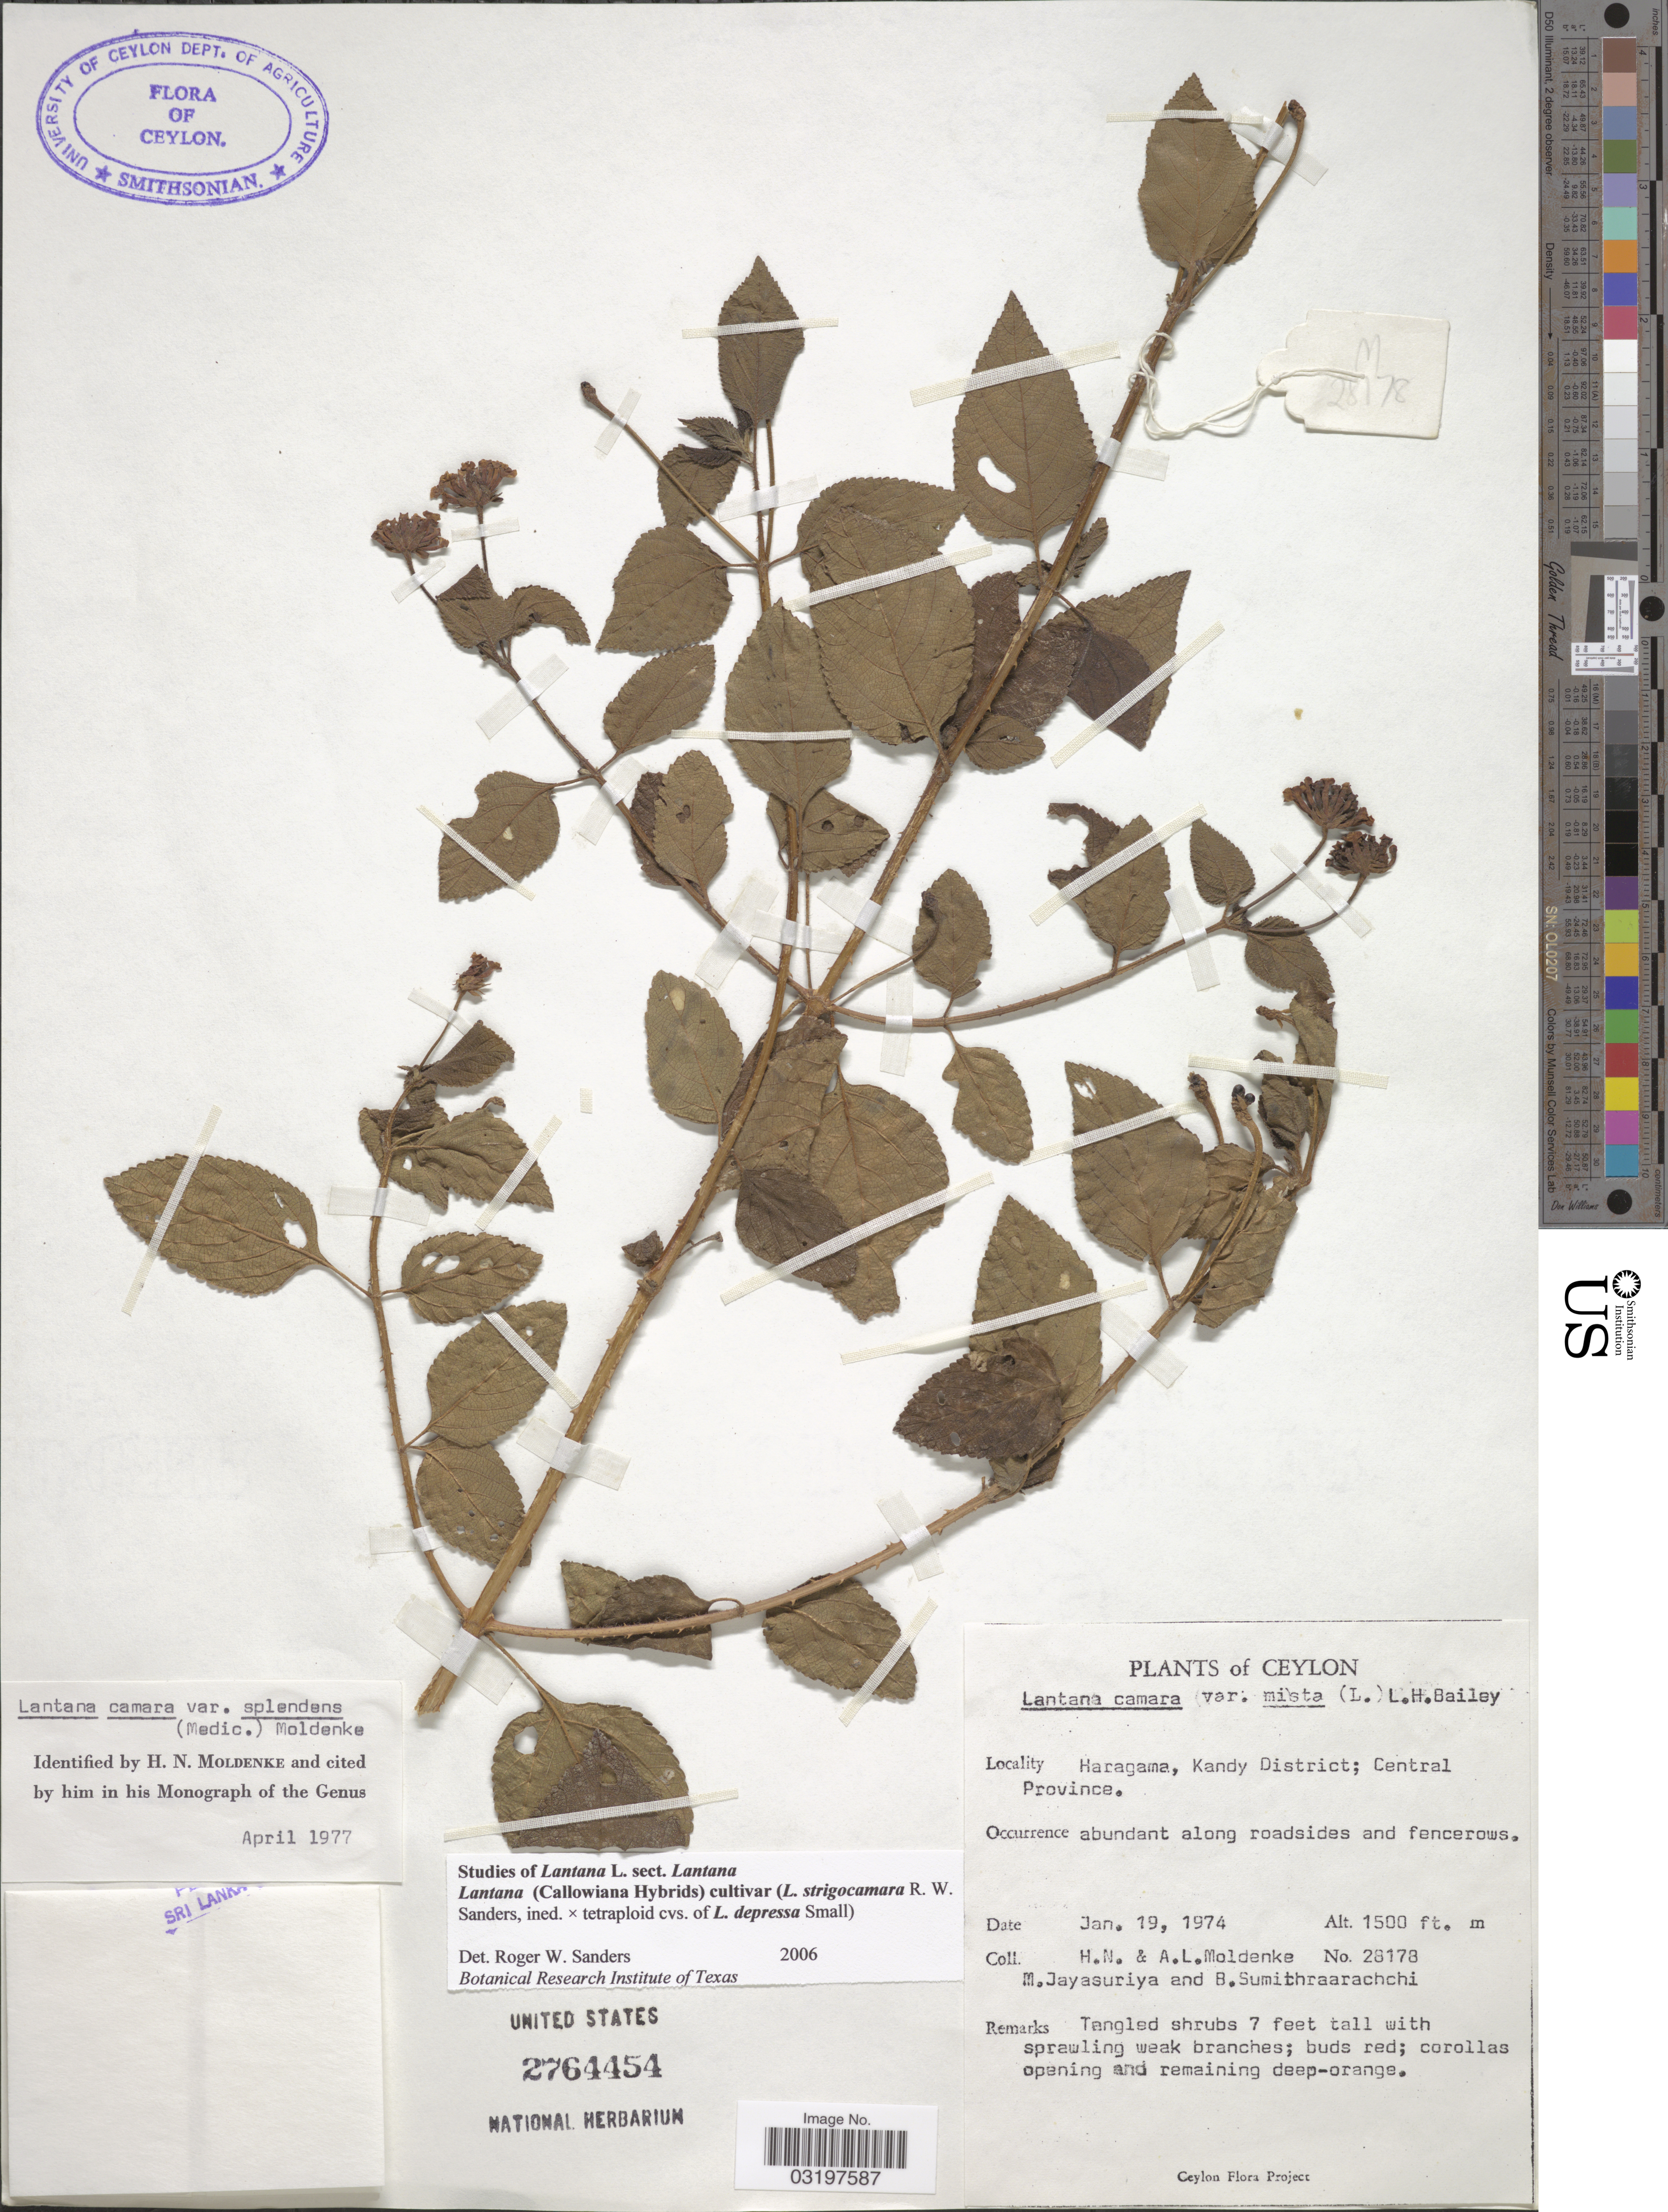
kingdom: Plantae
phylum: Tracheophyta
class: Magnoliopsida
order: Lamiales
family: Verbenaceae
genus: Lantana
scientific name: Lantana strigocamara x L. depressa Small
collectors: H. N. Moldenke, A. L. Moldenke, M. Jayasuriya & B. Sumithraarachchi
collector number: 28178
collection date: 1974-01-19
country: Sri Lanka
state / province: Central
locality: Ceylon. Haragama, Kandy District.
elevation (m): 457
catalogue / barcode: US 2764454